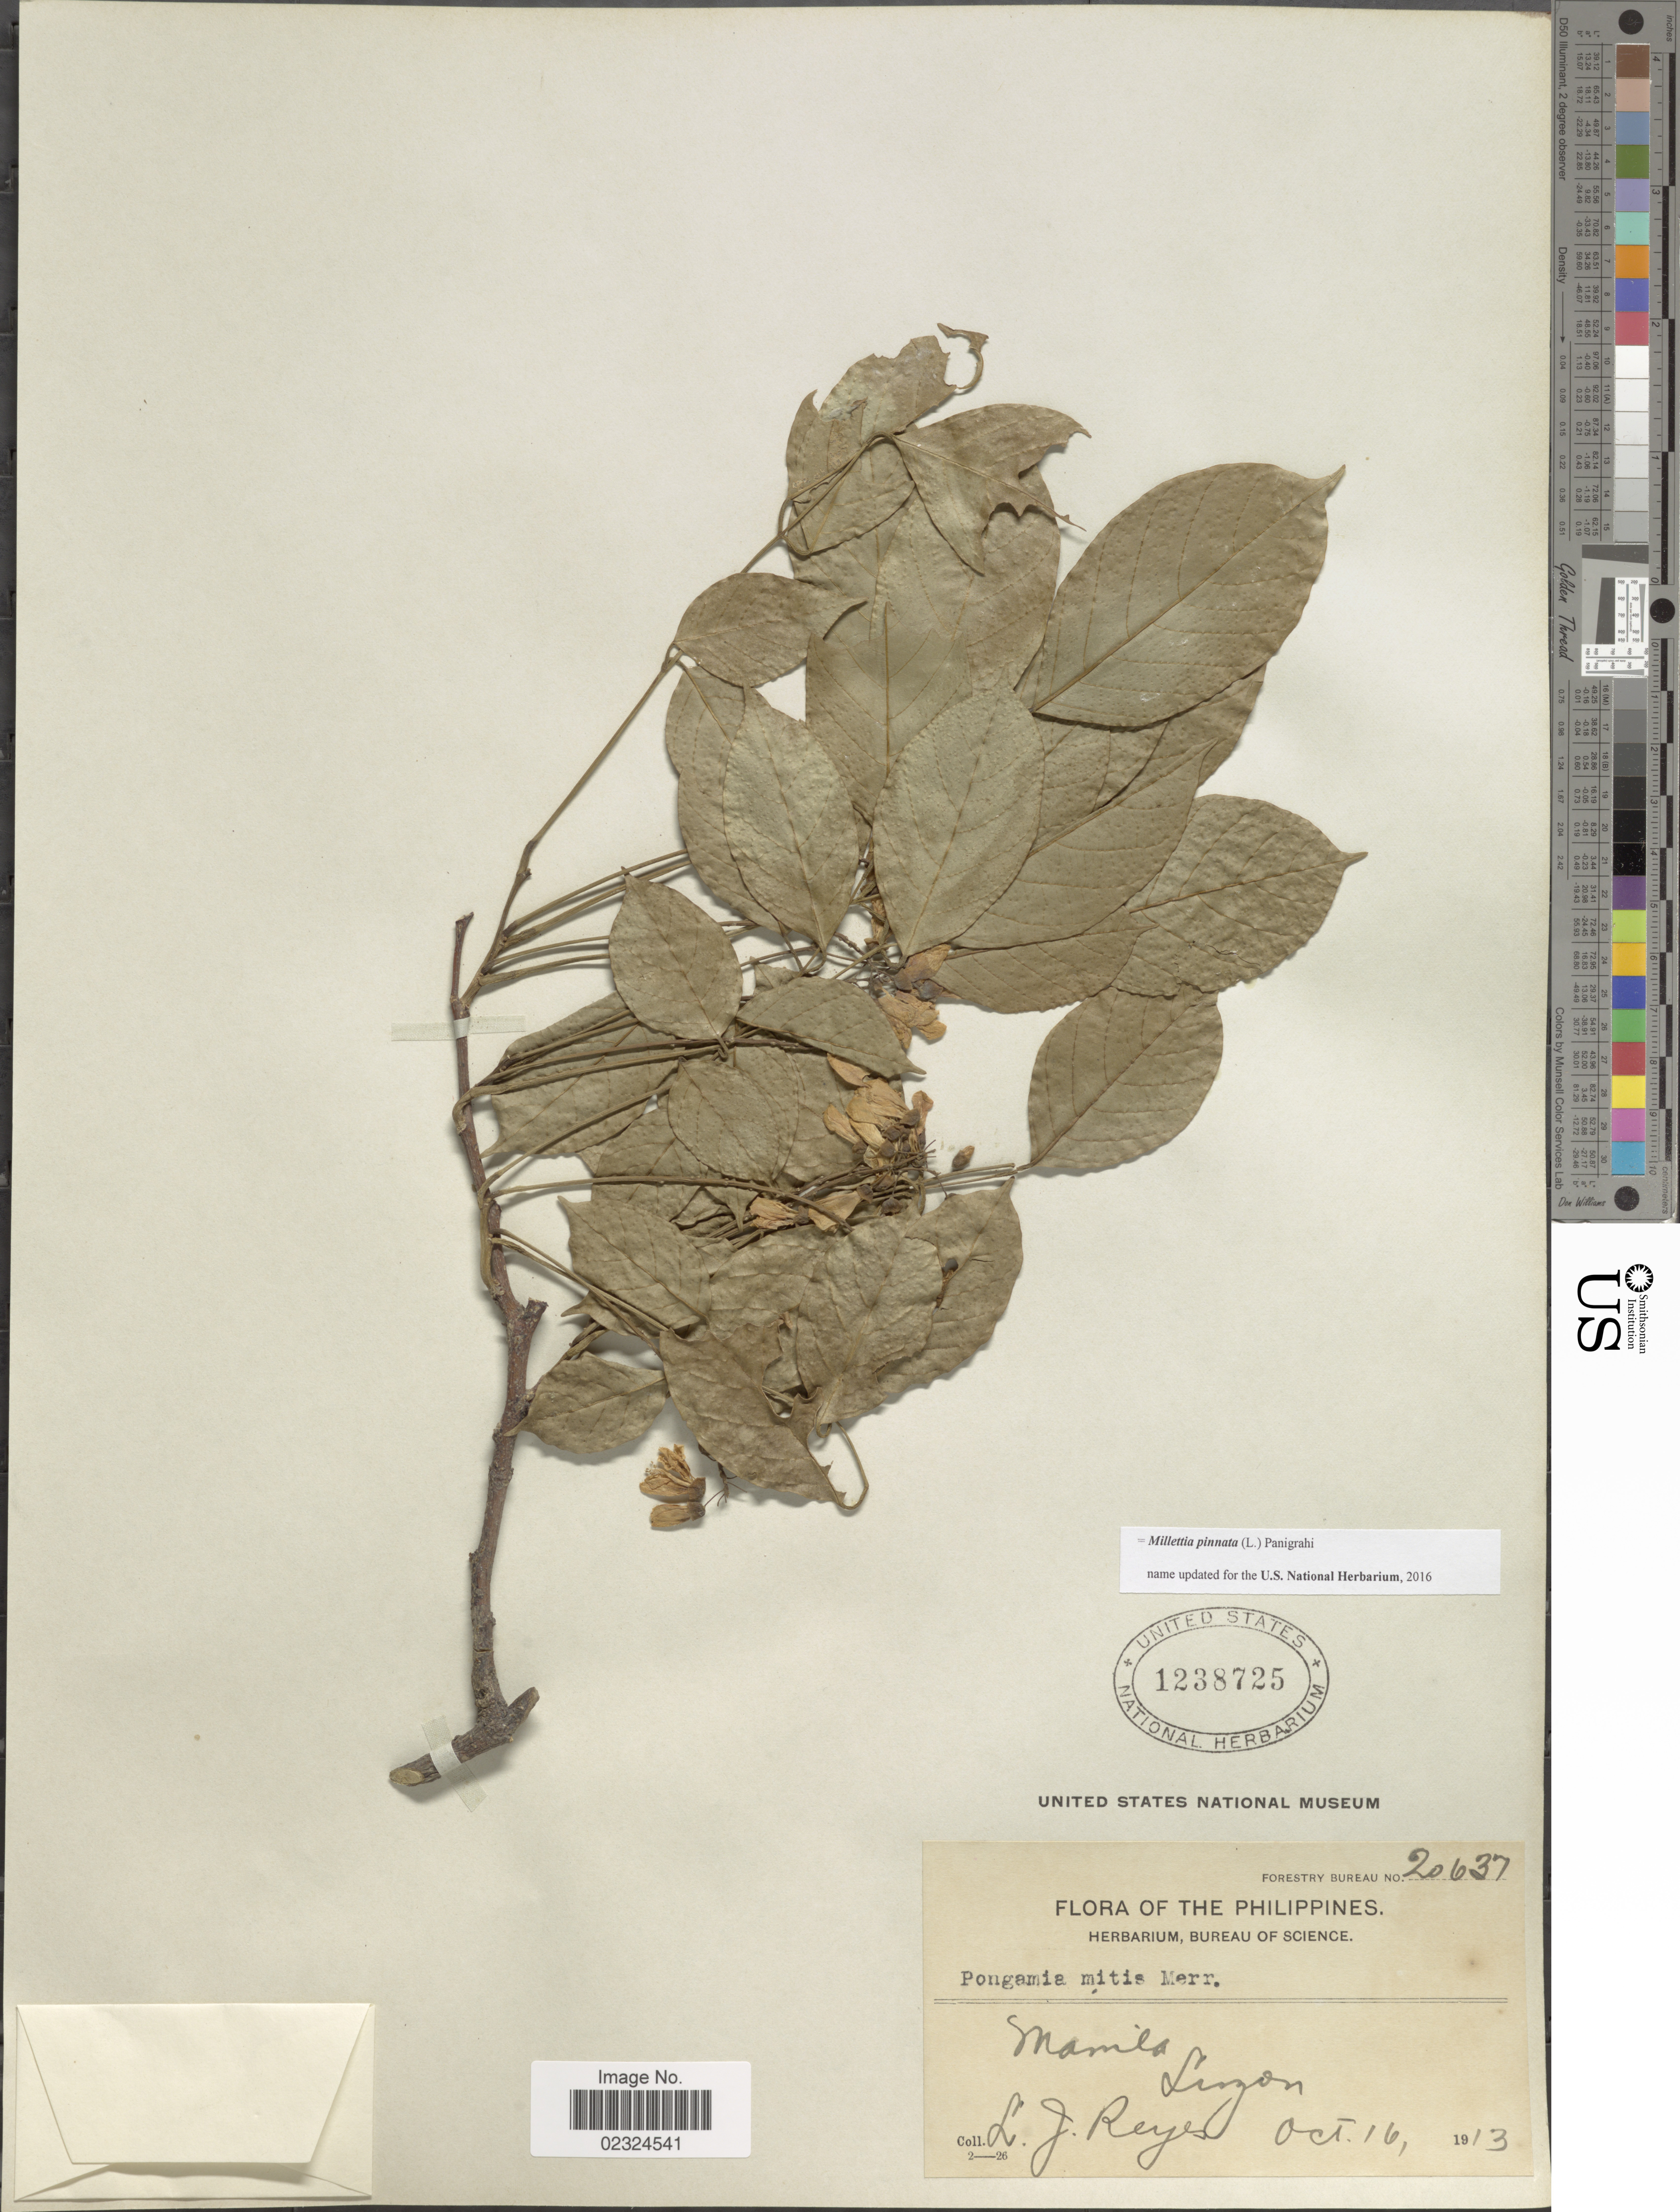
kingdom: Plantae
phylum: Tracheophyta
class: Magnoliopsida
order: Fabales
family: Fabaceae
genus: Millettia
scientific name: Millettia pinnata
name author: (L.) Panigrahi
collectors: L. Reyes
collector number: Forestry Bureau 20637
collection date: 1913-10-16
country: Philippines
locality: Manila, Luzon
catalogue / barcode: US 1238725